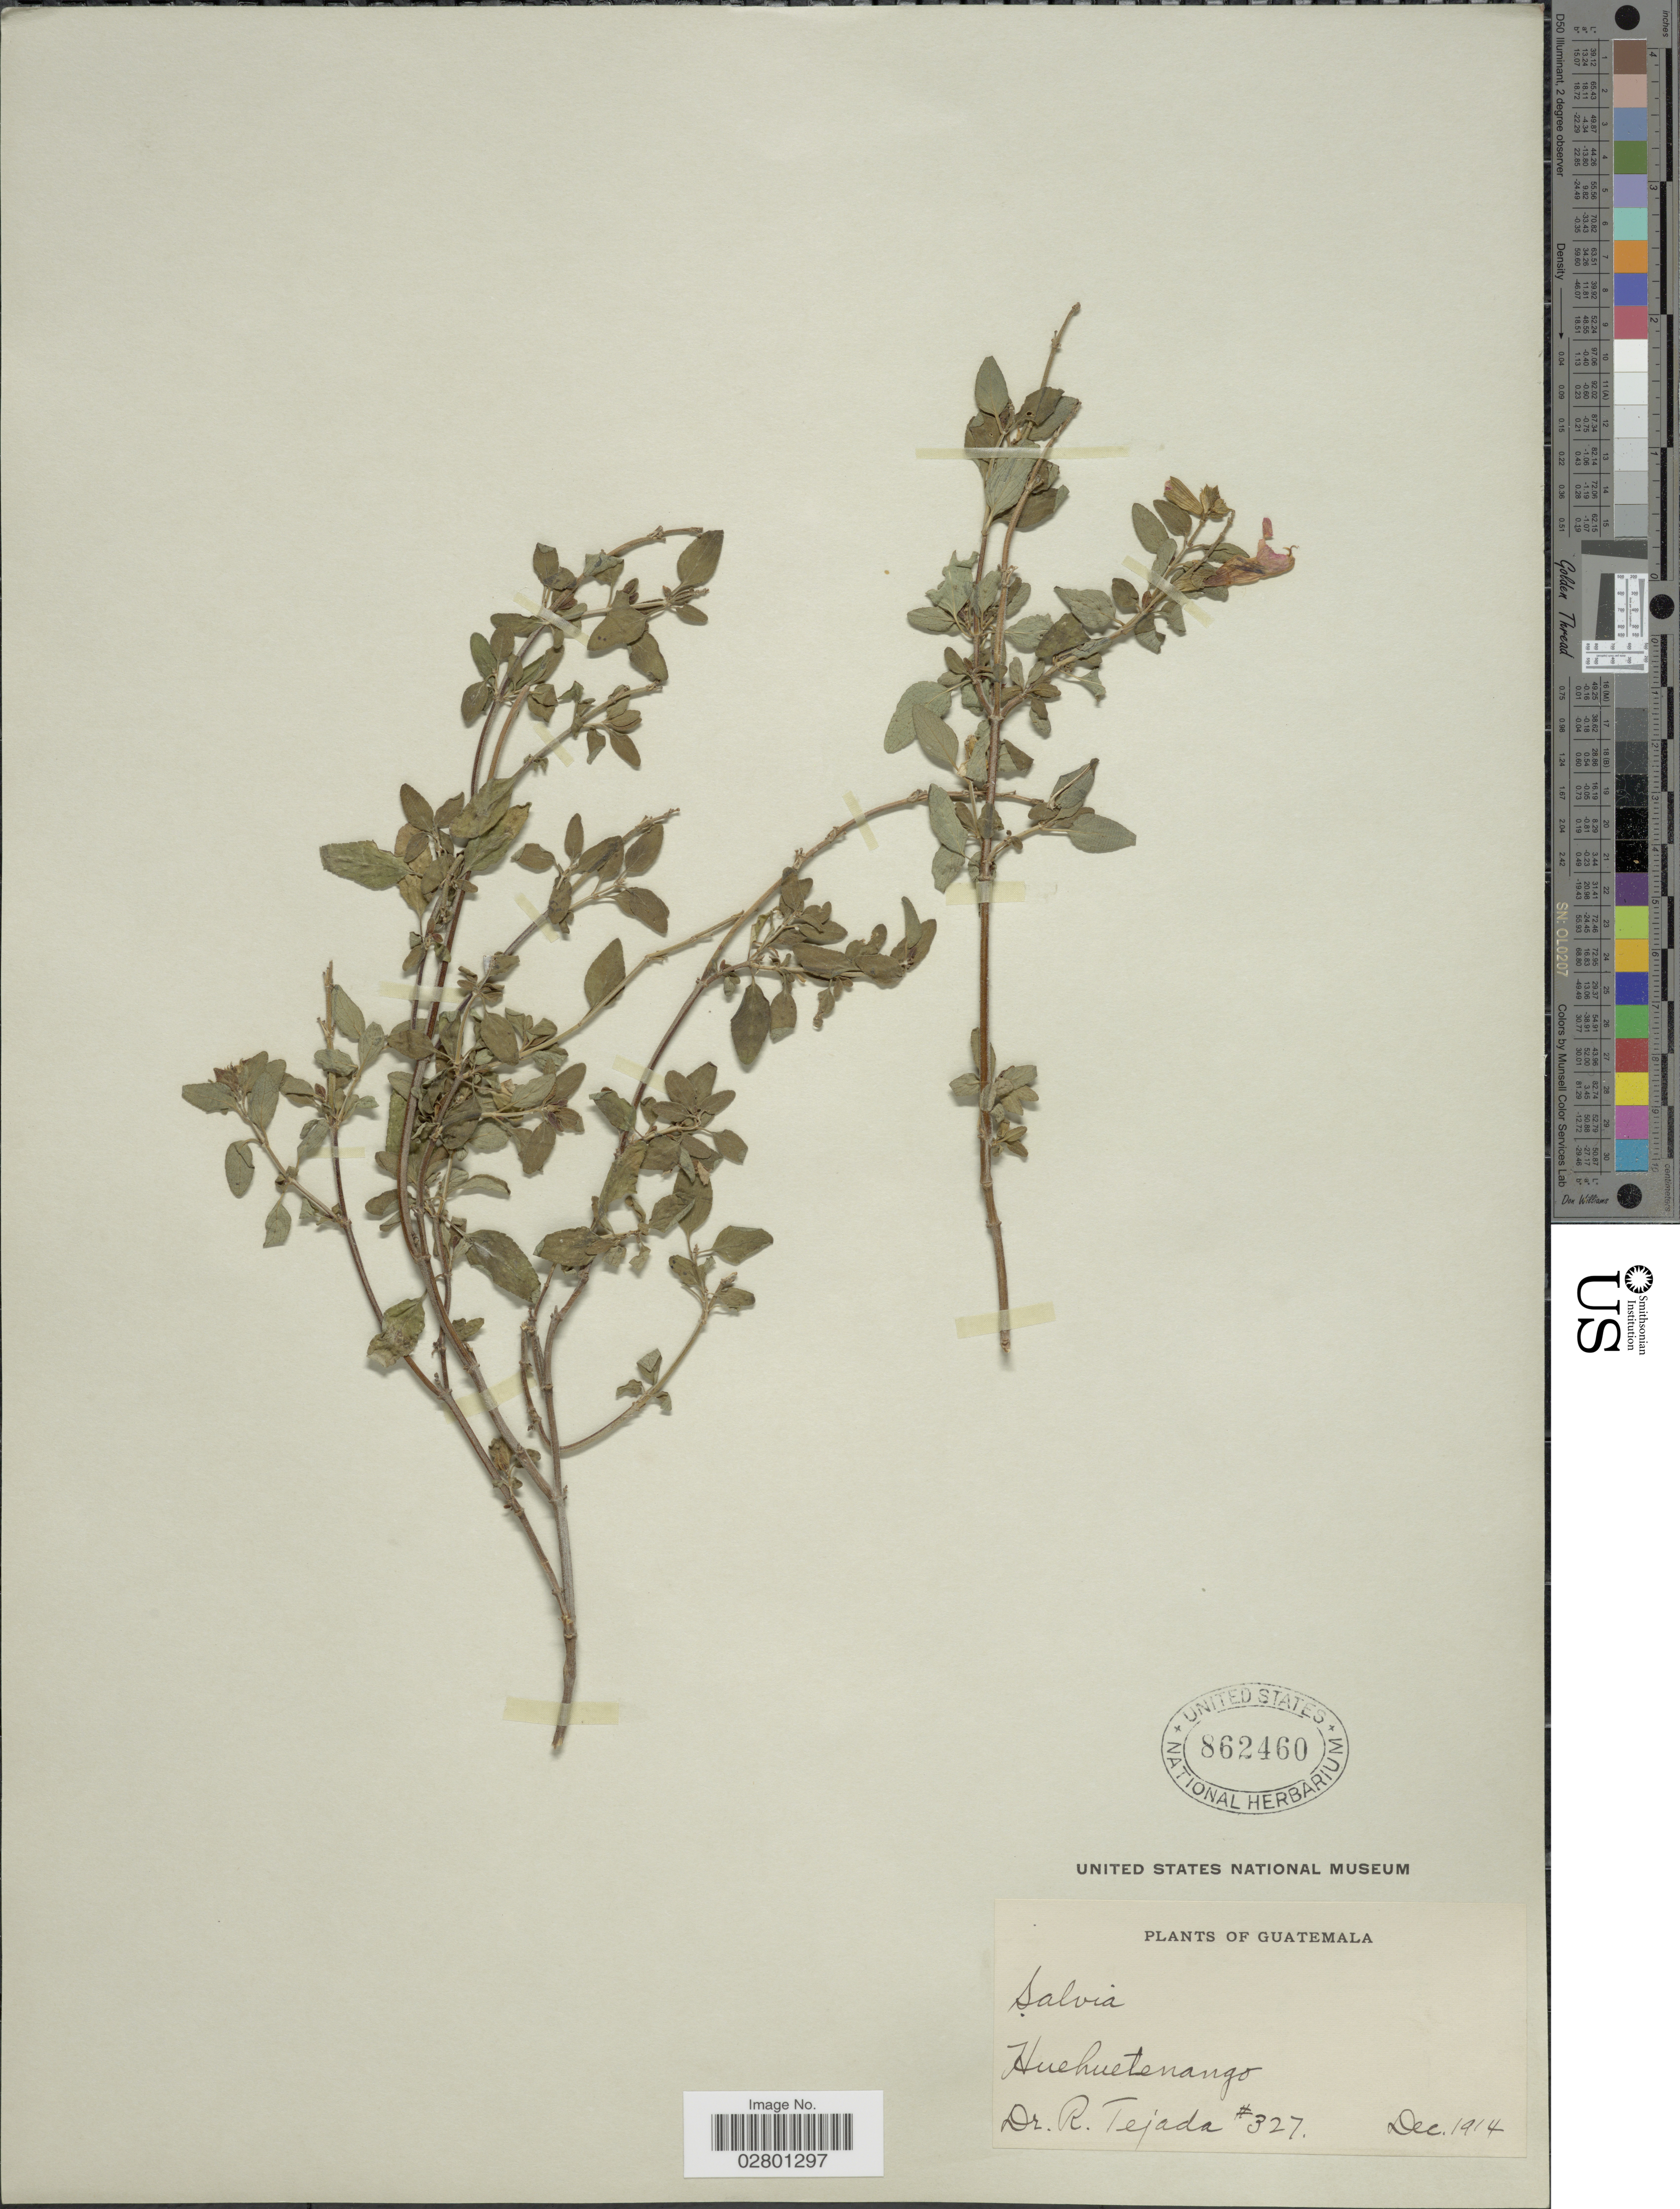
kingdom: Plantae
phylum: Tracheophyta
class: Magnoliopsida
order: Lamiales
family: Lamiaceae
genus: Salvia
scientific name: Salvia grahami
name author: Benth.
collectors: R. Tejada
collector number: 327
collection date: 1914-12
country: Guatemala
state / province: Huehuetenango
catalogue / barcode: US 862460